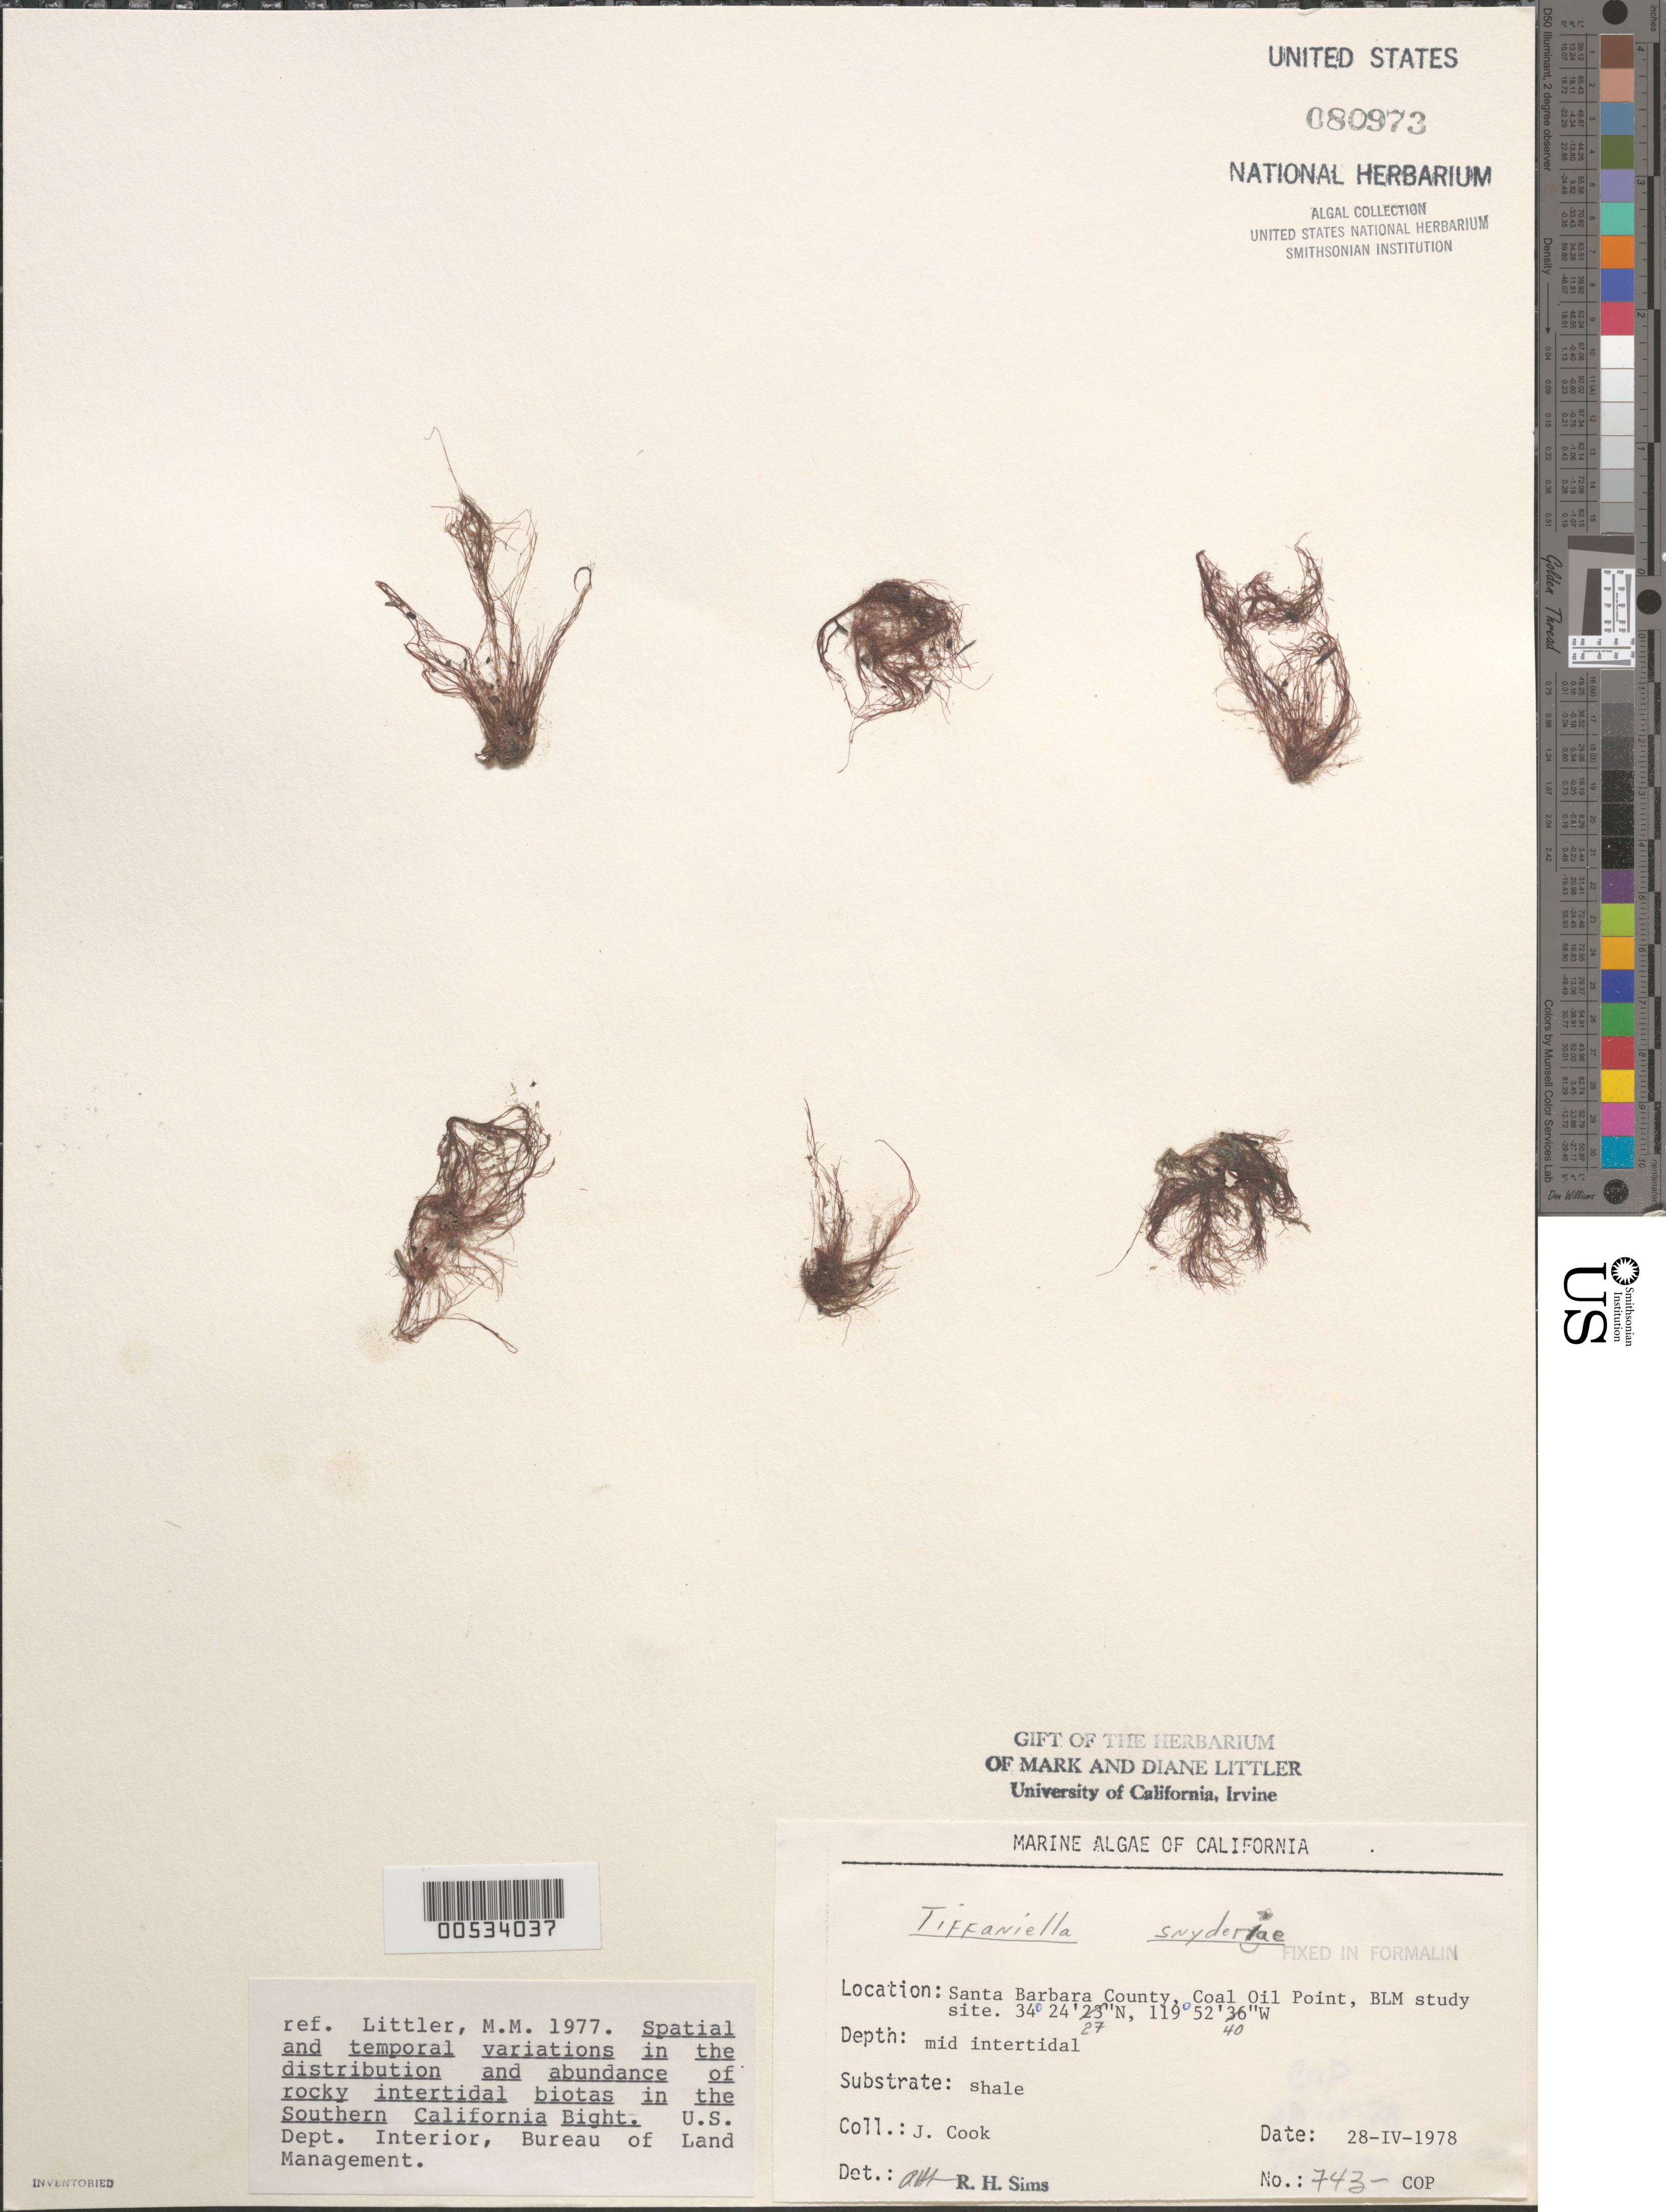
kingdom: Plantae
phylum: Rhodophyta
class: Florideophyceae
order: Ceramiales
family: Wrangeliaceae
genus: Tiffaniella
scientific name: Tiffaniella snyderae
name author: (Farl.) I.A. Abbott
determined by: Sims, Robert H.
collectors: J. Cook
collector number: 743-COP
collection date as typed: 28 Apr 1978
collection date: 1978-04-28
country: United States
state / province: California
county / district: Santa Barbara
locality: Coal Oil Point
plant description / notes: BLM-SOCALBIGHT Rocky Intertidal Survey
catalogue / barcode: US 80973